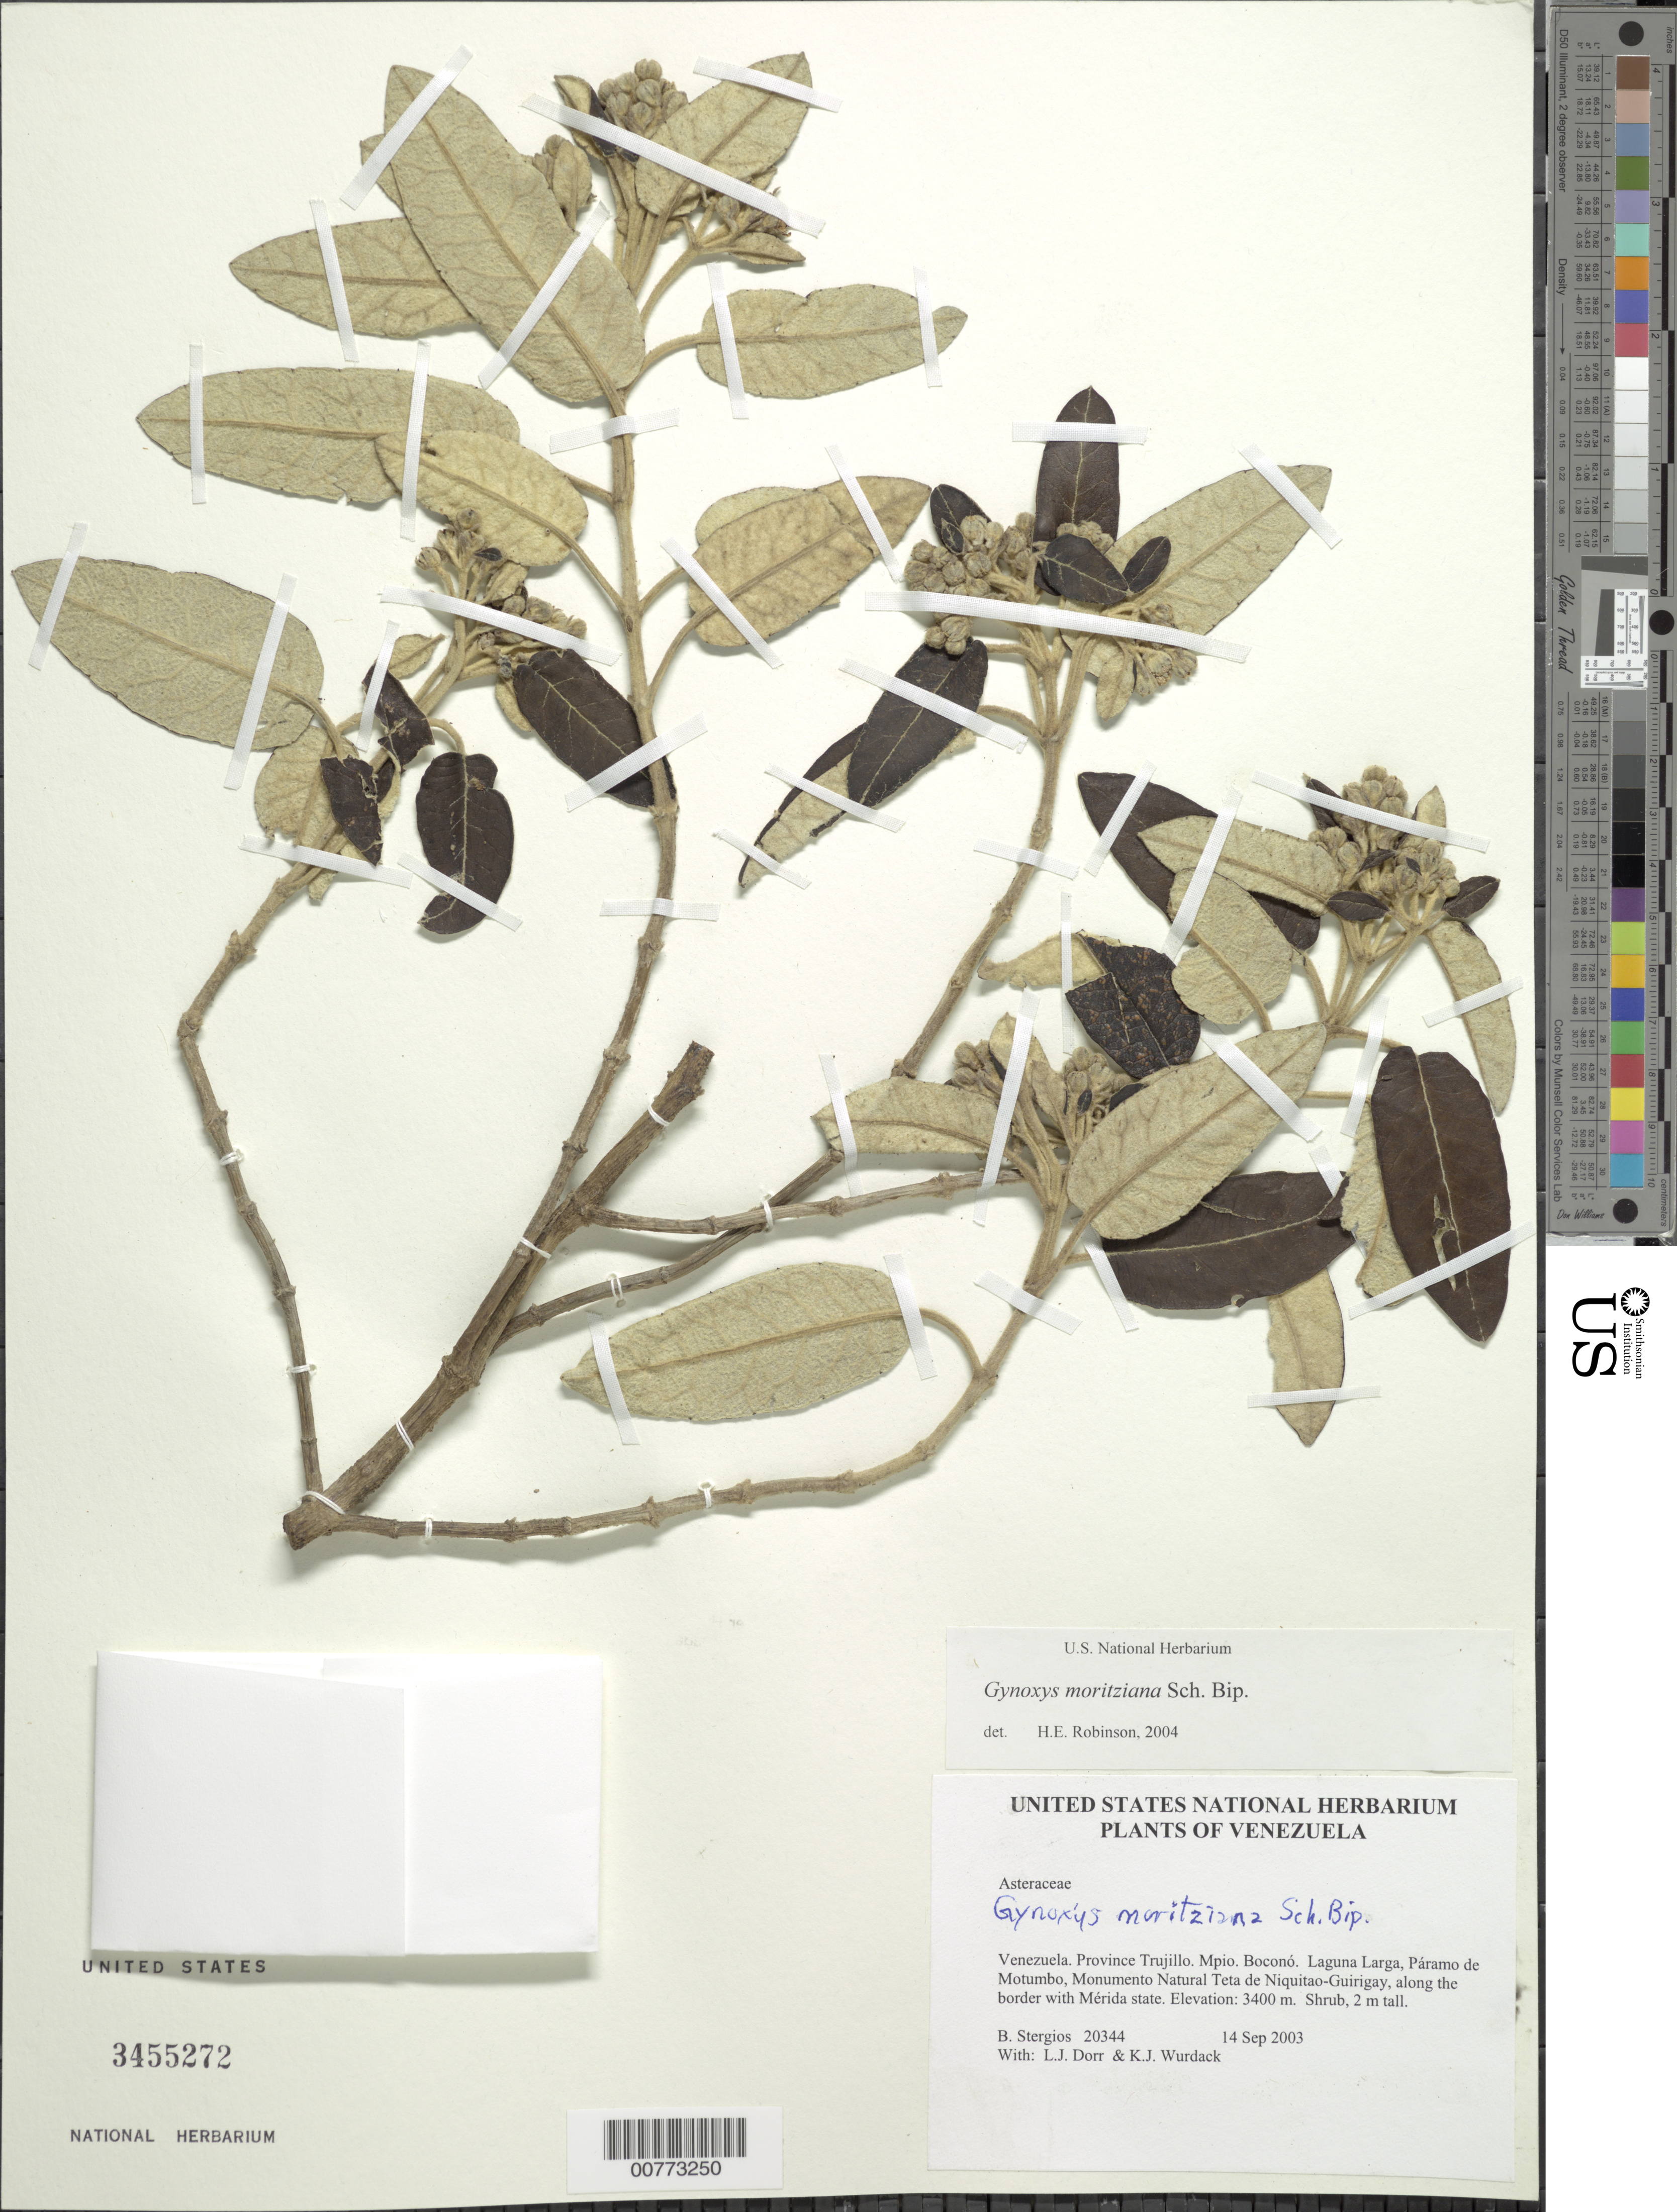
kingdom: Plantae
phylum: Tracheophyta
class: Magnoliopsida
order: Asterales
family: Asteraceae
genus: Gynoxys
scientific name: Gynoxys moritziana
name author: Sch. Bip. ex Wedd.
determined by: Robinson, Harold E., (US)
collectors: B. G. Stergios, L. J. Dorr & K. Wurdack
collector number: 20344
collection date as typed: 14 Sep 2003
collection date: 2003-09-14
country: Venezuela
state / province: Trujillo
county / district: Boconó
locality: Laguna Larga, Páramo de Motumbo, Monumento Natural Teta de Niquitao-Guirigay, along the border with Mérida state.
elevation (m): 3400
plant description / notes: F, NY, PORT, TEX, US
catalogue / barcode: US 3455272